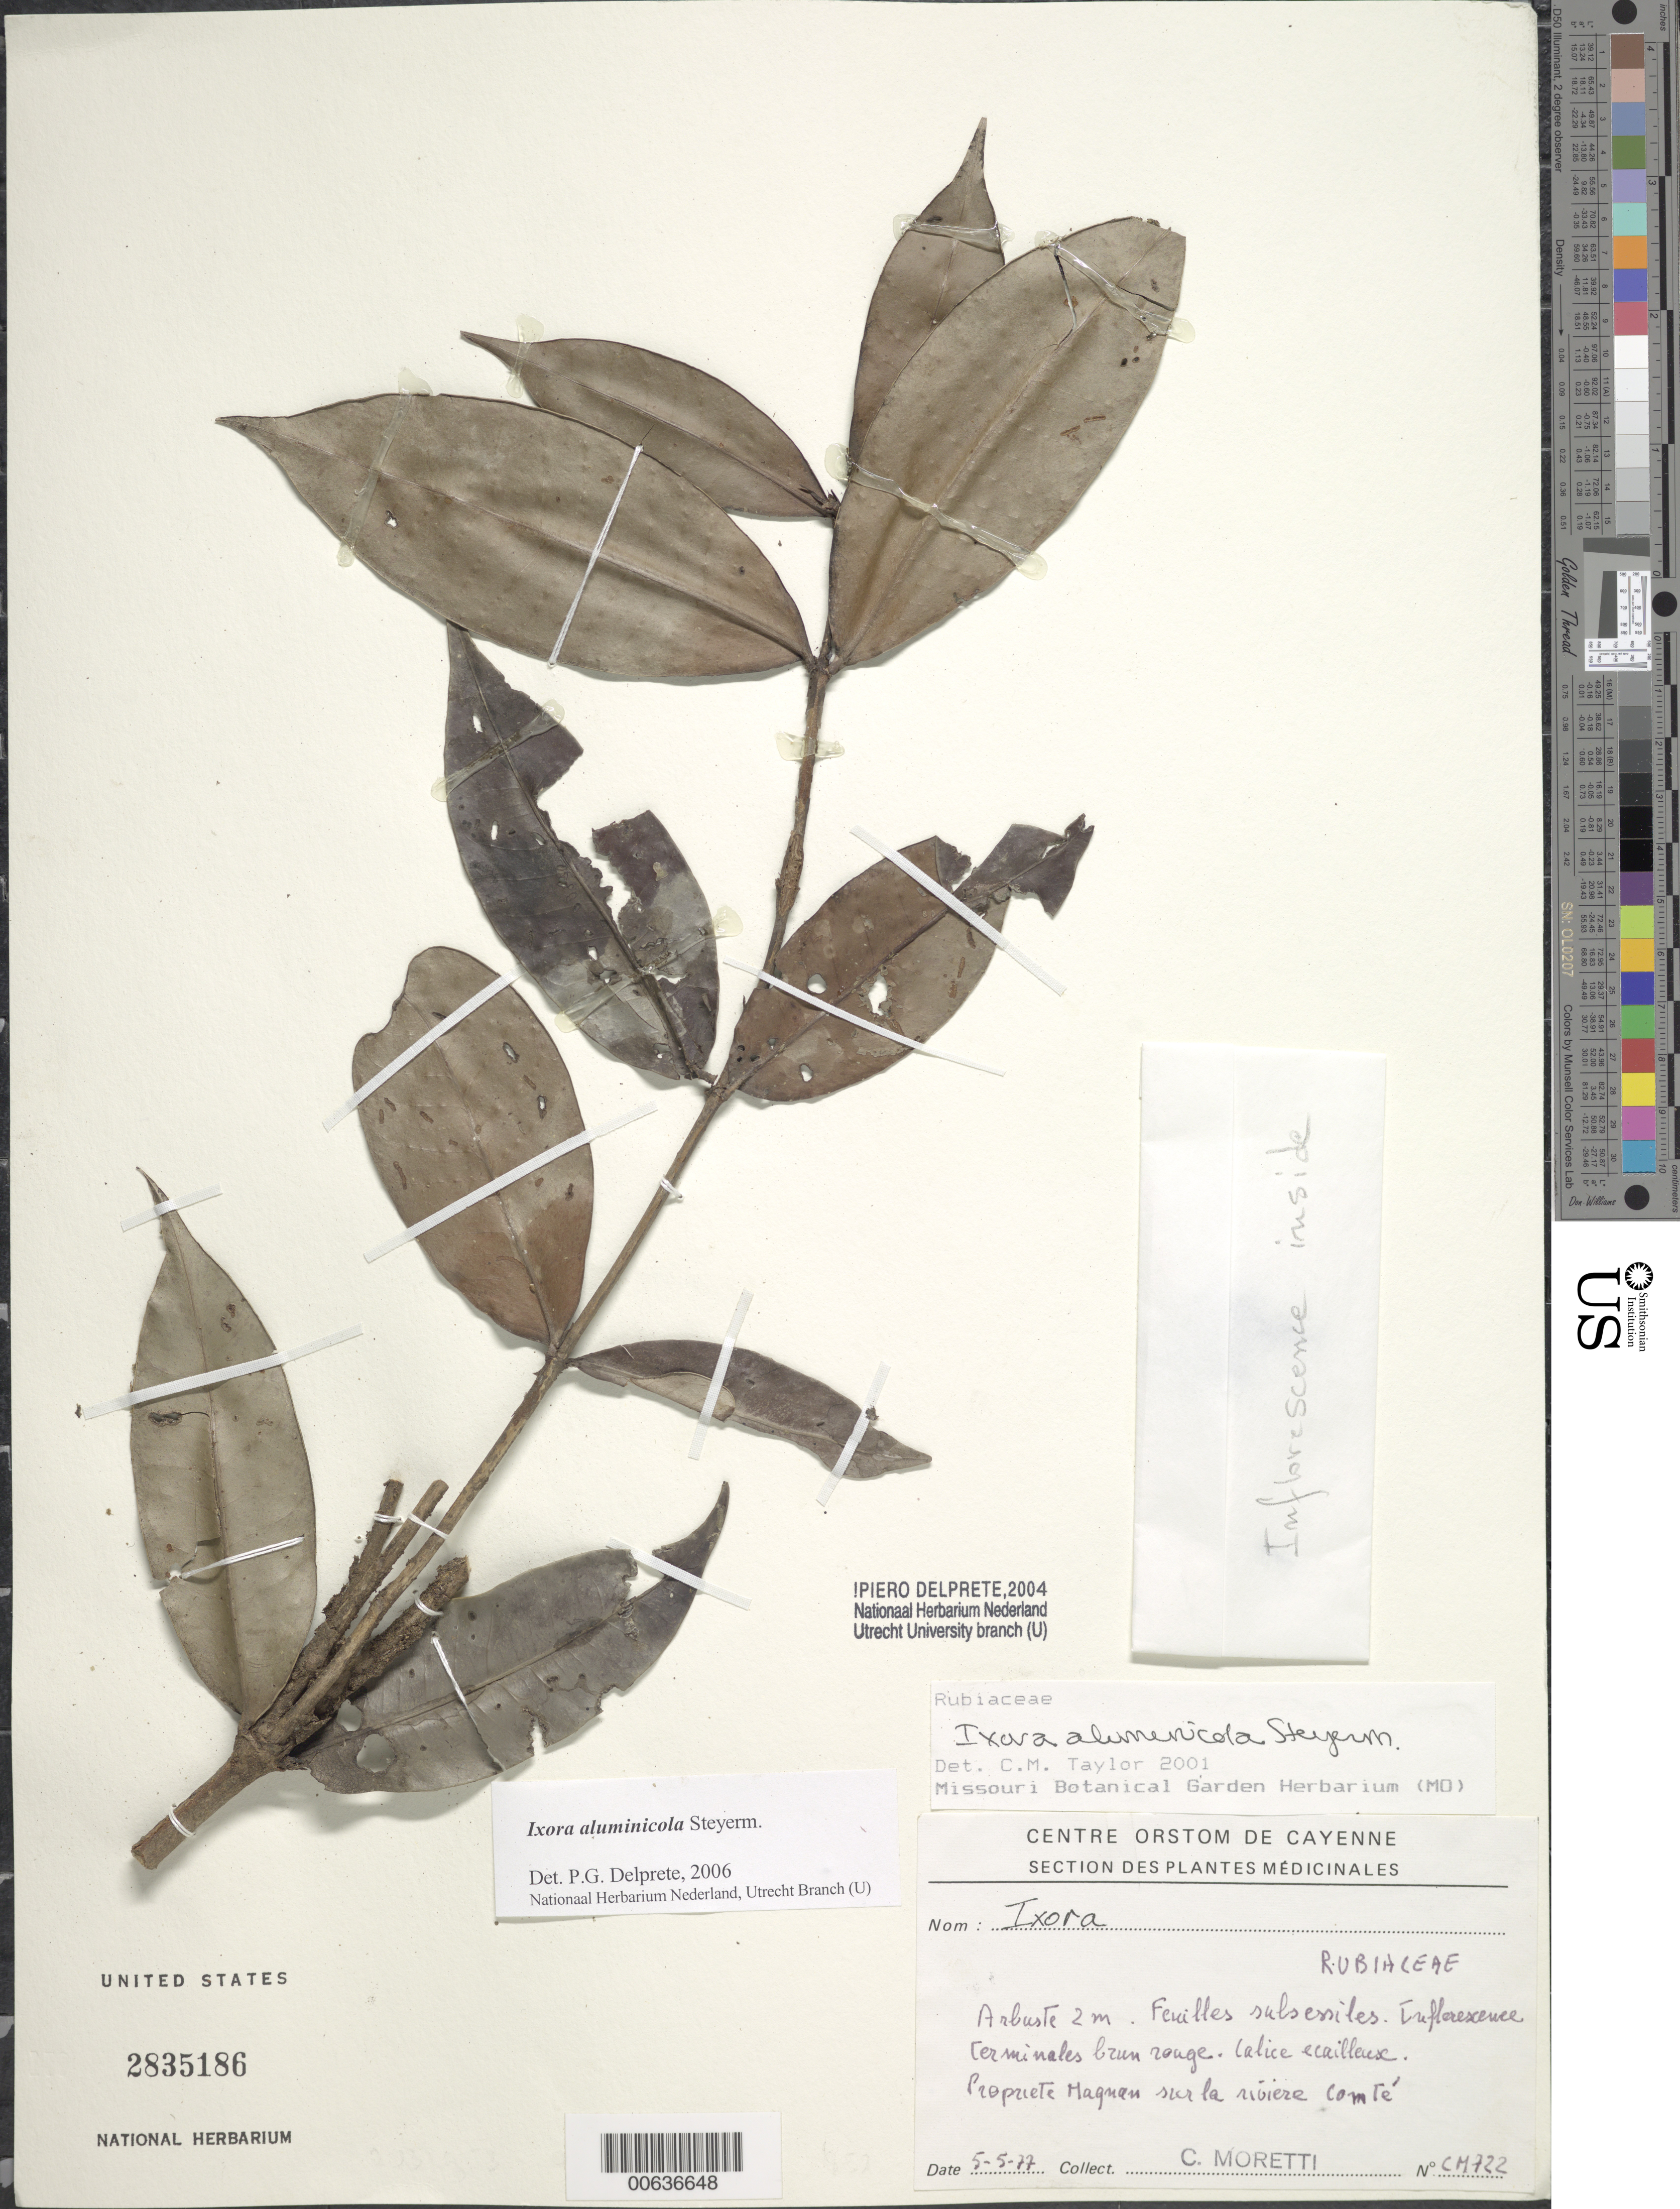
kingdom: Plantae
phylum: Tracheophyta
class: Magnoliopsida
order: Gentianales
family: Rubiaceae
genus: Ixora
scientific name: Ixora aluminicola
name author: Steyerm.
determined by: Delprete, P. G., Herb. de Guyane Cay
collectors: C. Moretti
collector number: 722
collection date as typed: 5-May-77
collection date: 1977-05-05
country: French Guiana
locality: Rivière Comté, prop. Magnan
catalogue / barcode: US 2835186